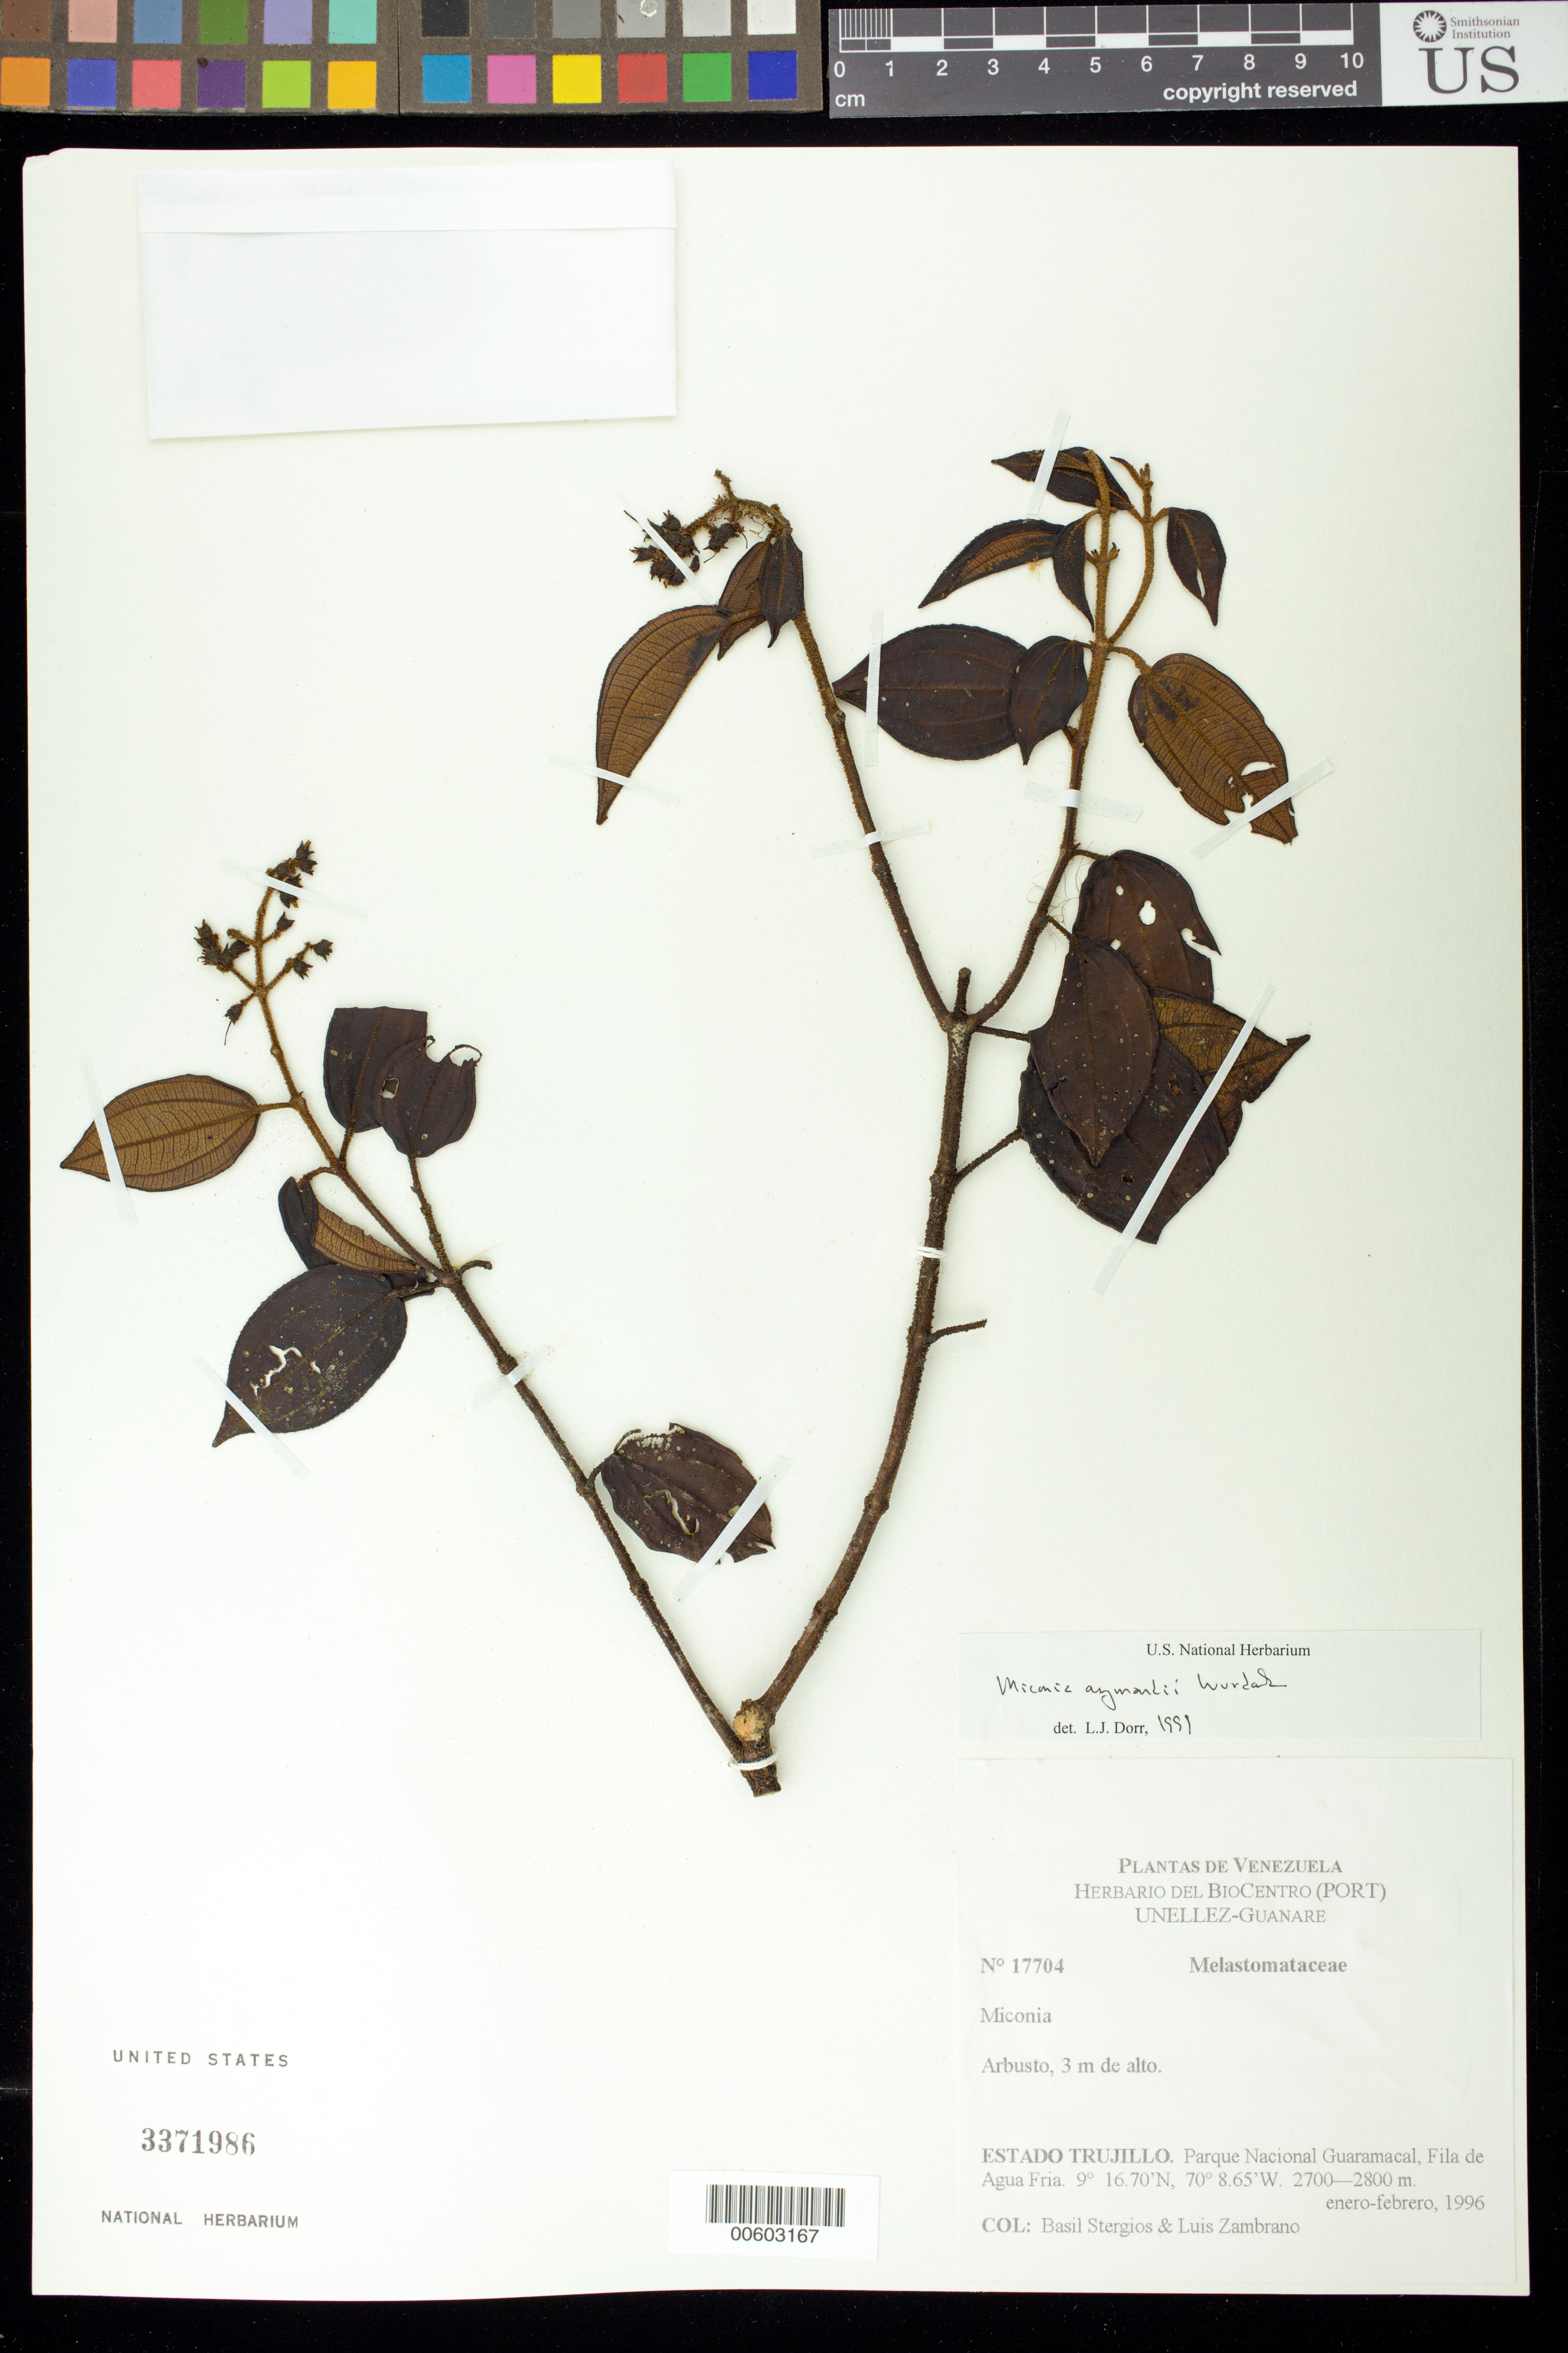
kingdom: Plantae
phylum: Tracheophyta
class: Magnoliopsida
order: Myrtales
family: Melastomataceae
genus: Miconia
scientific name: Miconia aymardii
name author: Wurdack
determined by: Dorr, L. J., (BOT), Smithsonian Institution - National Museum of Natural History (UNITED STATES)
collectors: B. G. Stergios & L. Zambrano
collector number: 17704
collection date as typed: Jan 1996 to -- Feb 1996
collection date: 1996-01/1996-02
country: Venezuela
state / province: Trujillo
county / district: Boconó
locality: Parque Nacional Guaramacal, Fila de Agua Fria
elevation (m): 2700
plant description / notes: PORT, US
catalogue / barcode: US 3371986